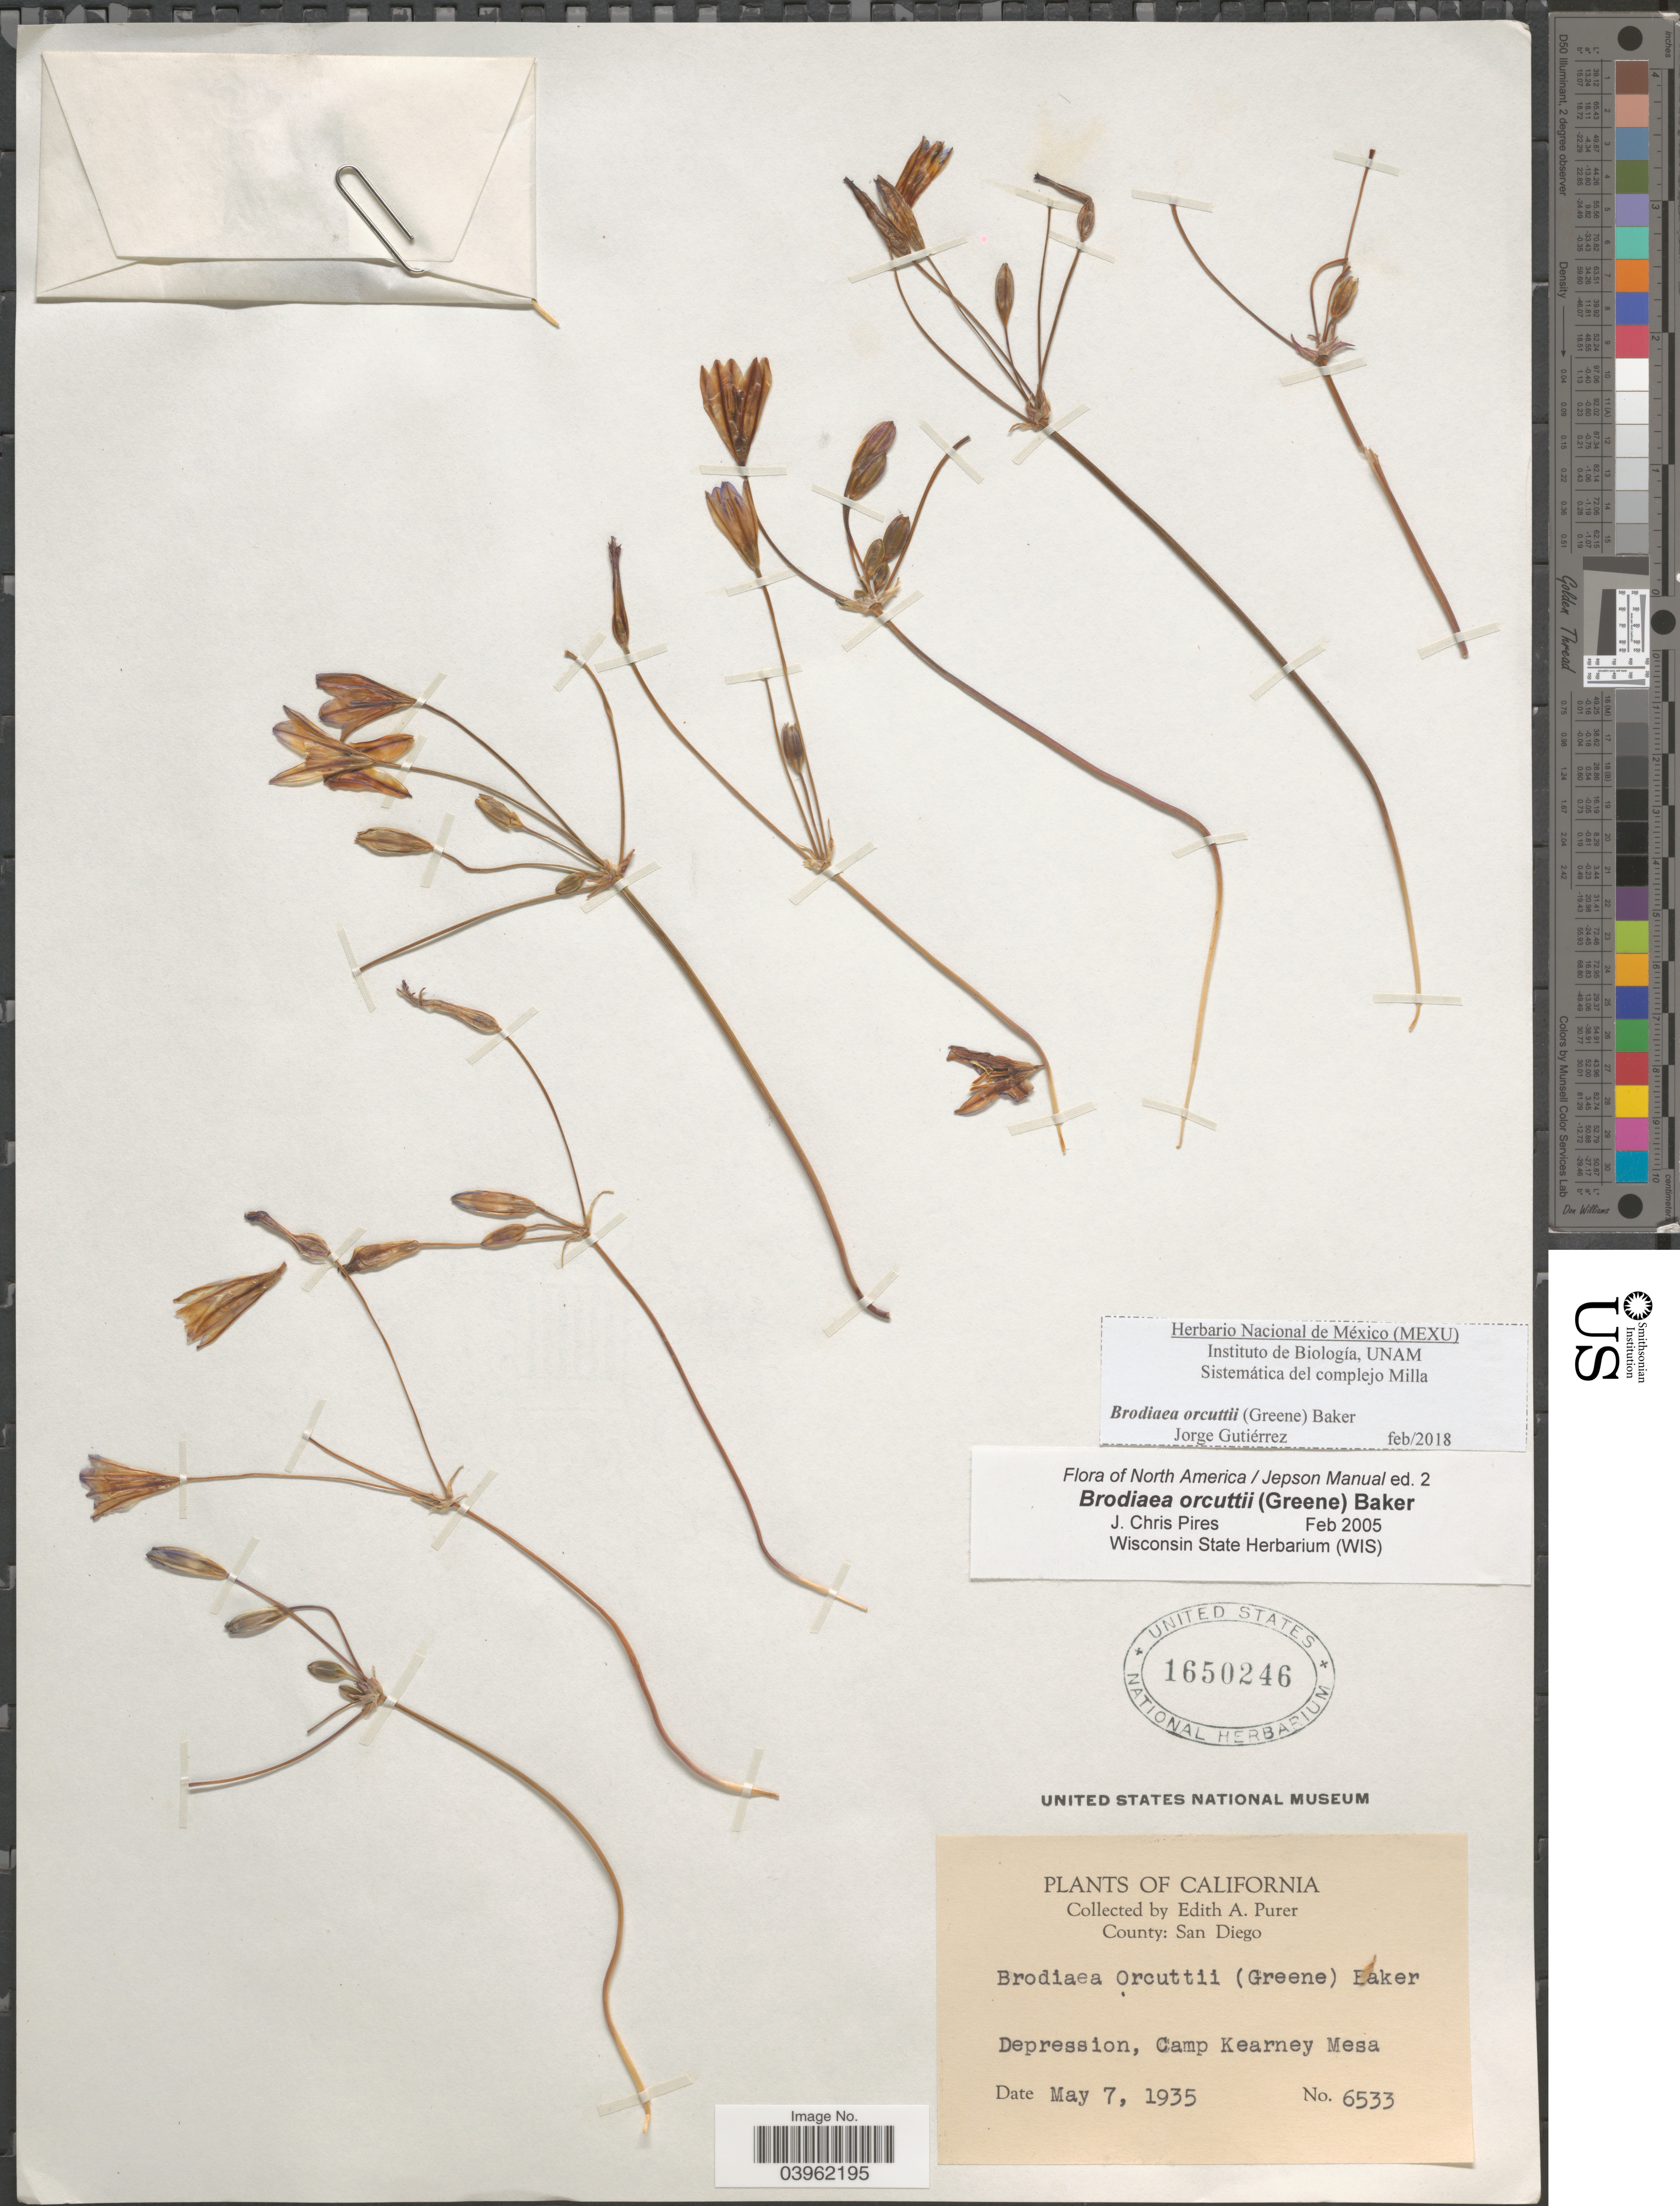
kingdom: Plantae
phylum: Tracheophyta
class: Liliopsida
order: Asparagales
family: Asparagaceae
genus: Brodiaea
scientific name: Brodiaea orcuttii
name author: (Greene) Baker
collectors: E. Purer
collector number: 6533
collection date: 1935-05-07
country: United States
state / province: California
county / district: San Diego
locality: County: San Diego. Depression, Camp Kearney Mesa.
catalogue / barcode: US 1650246